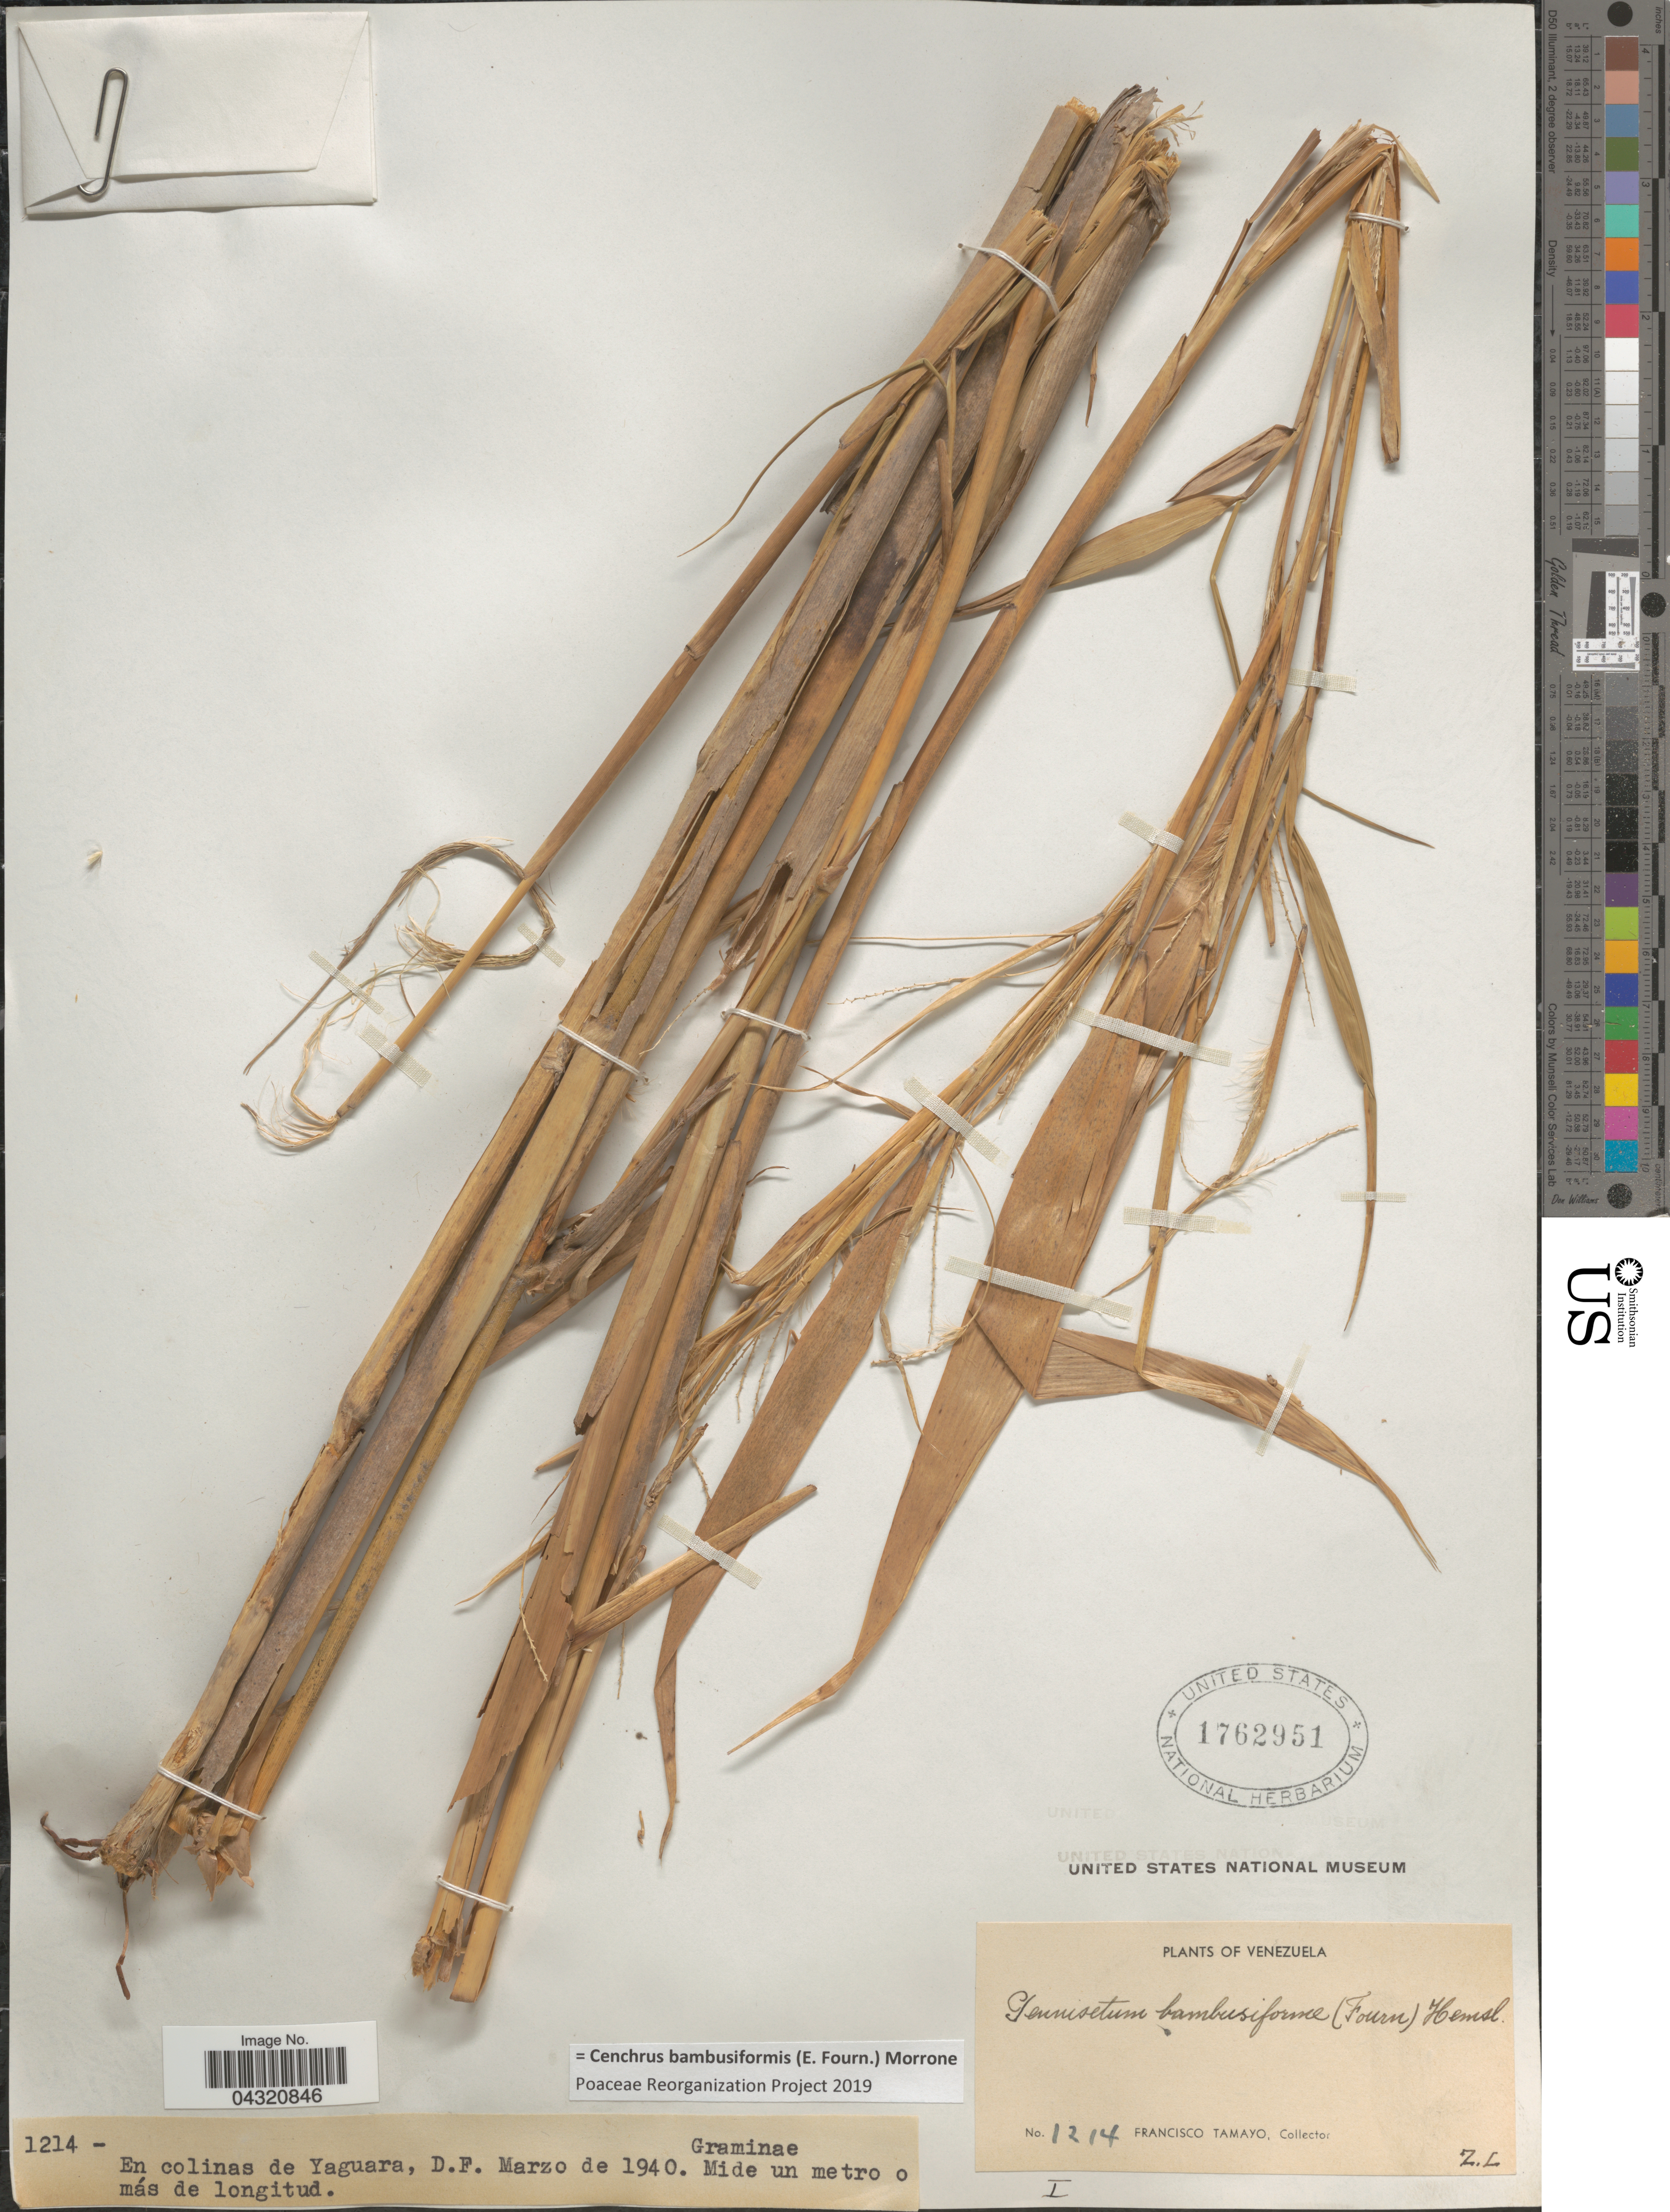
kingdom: Plantae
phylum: Tracheophyta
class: Liliopsida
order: Poales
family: Poaceae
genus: Cenchrus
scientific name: Cenchrus bambusiformis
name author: (E. Fourn.) Morrone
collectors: F. Tamayo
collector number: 1214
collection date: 1940-03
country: Venezuela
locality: En colinas de Yaguara, D.F.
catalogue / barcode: US 1762951